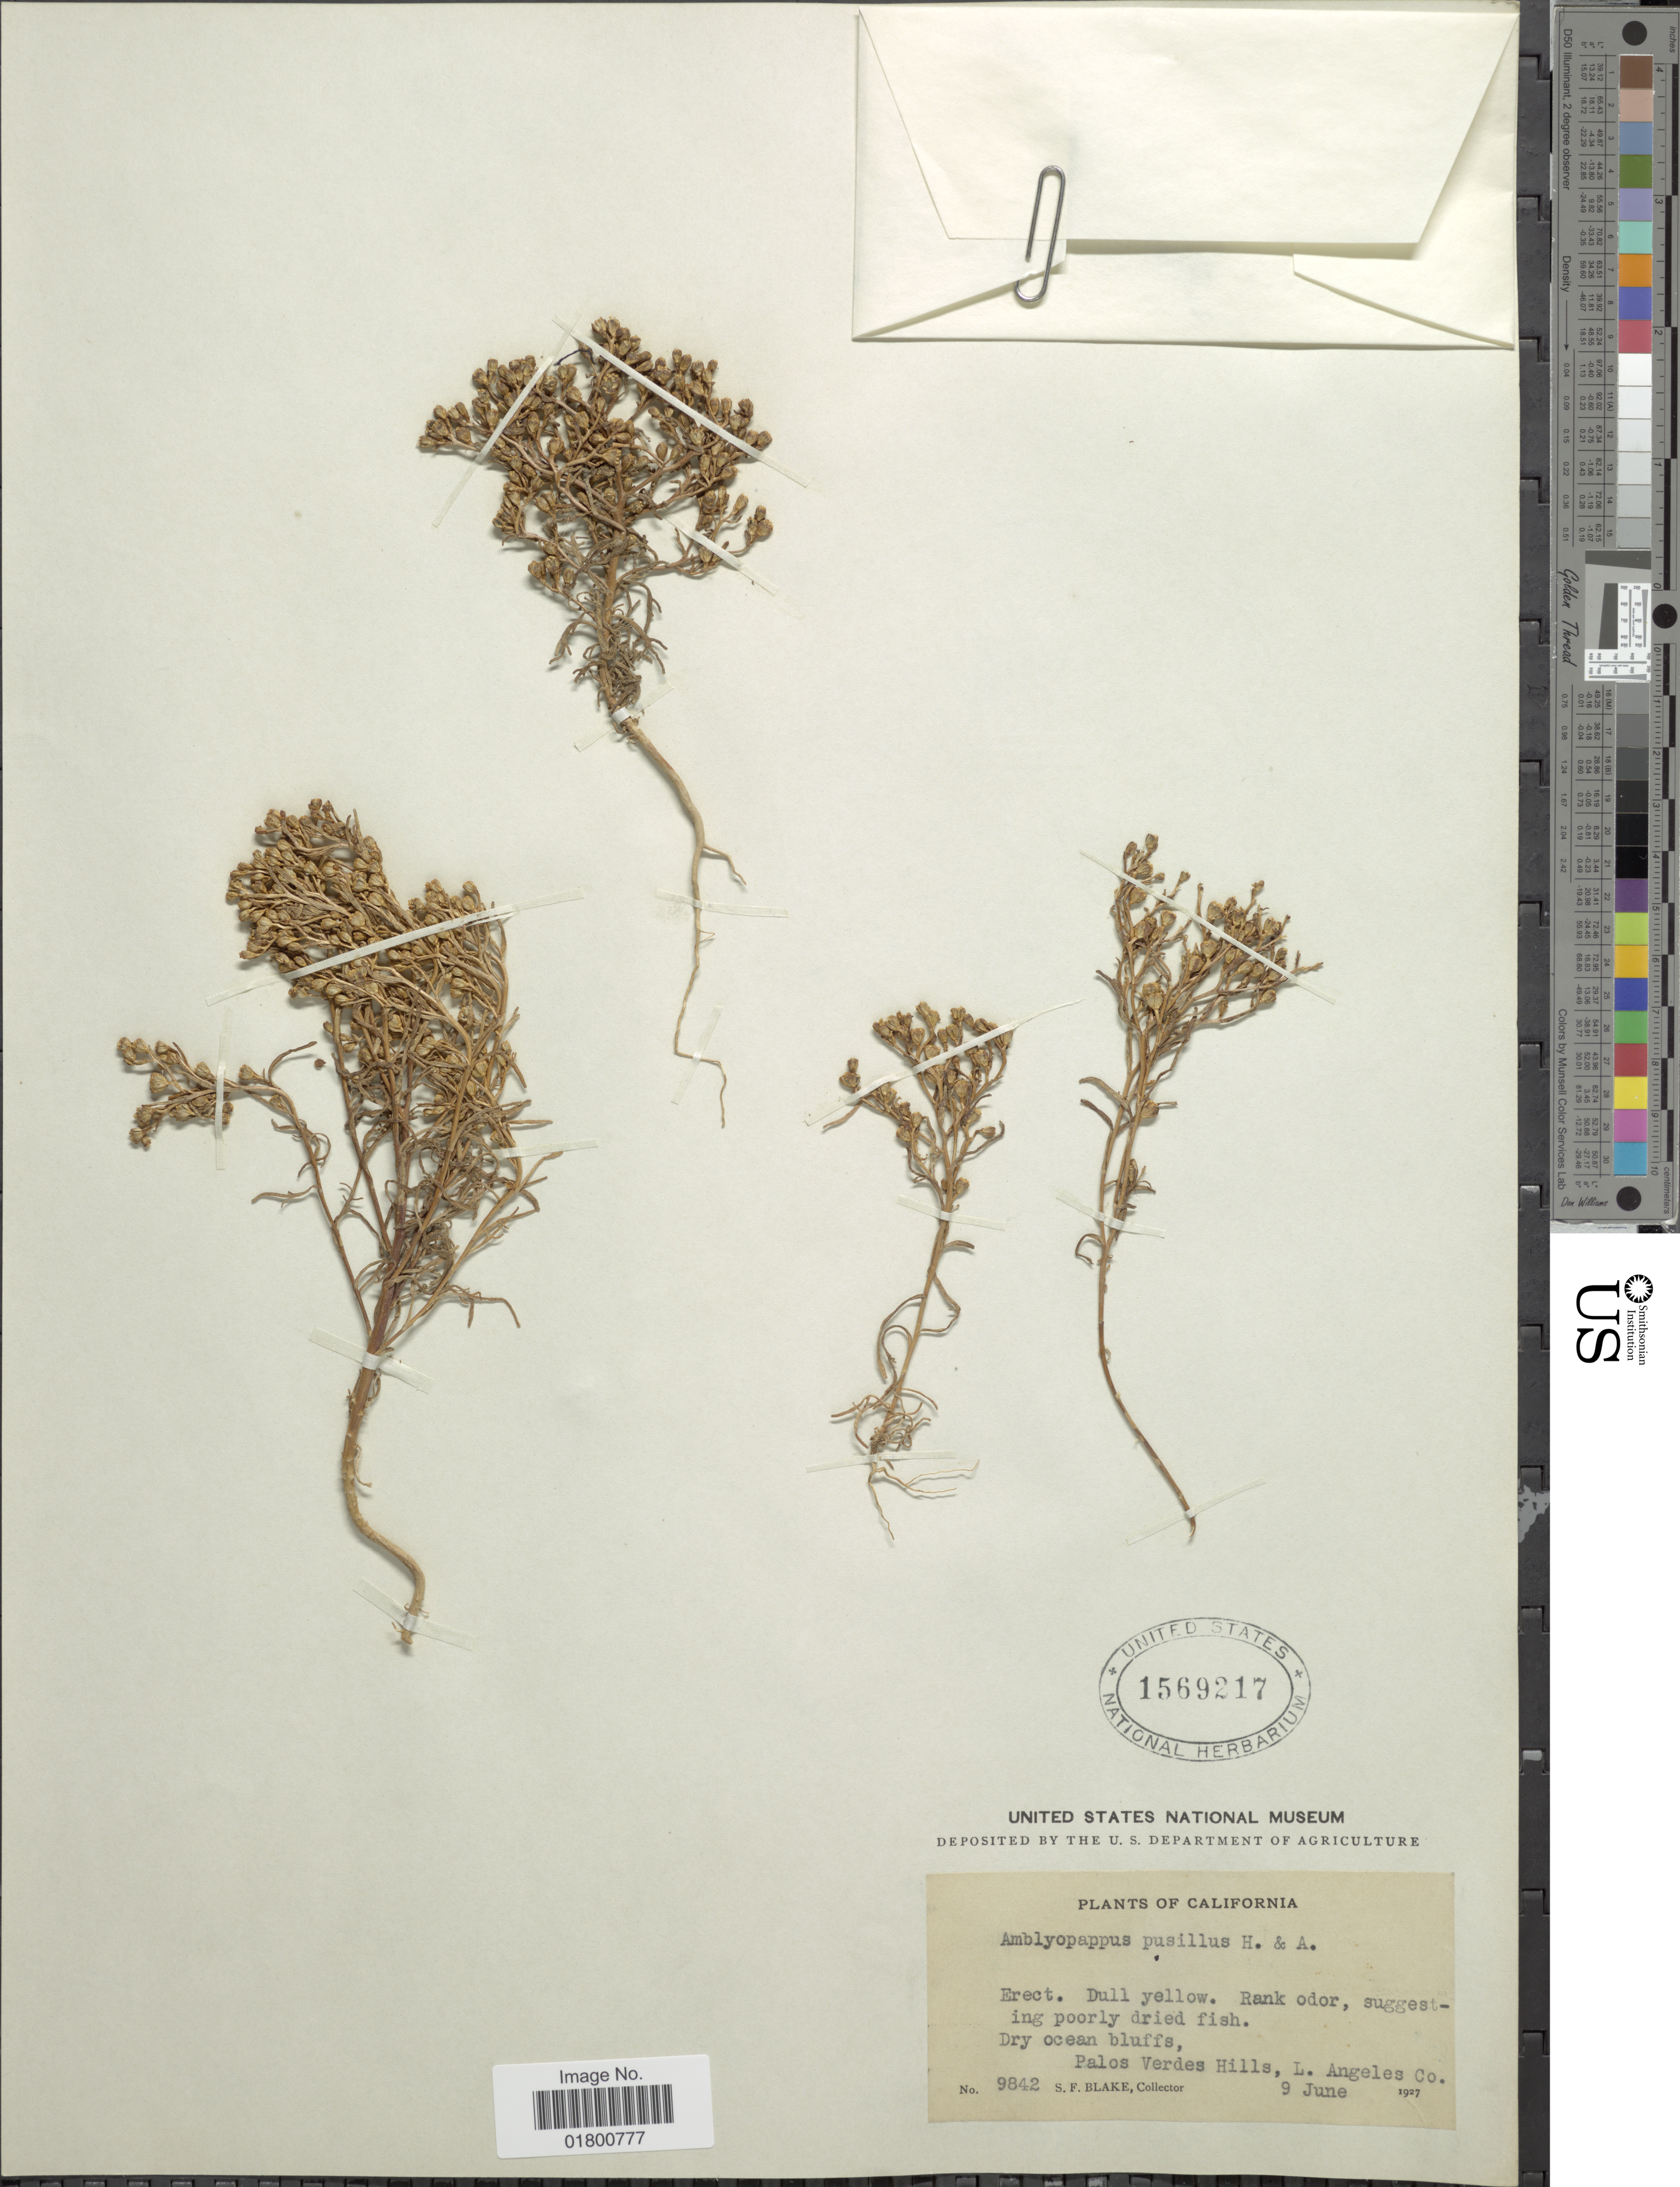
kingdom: Plantae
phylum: Tracheophyta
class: Magnoliopsida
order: Asterales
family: Asteraceae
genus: Amblyopappus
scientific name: Amblyopappus pusillus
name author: Hook. & Arn.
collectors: S. Blake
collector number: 9842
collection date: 1927-06-09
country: United States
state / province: California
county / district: Los Angeles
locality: Palos Verdes Hills, L. Angeles Co.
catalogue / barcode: US 1569217